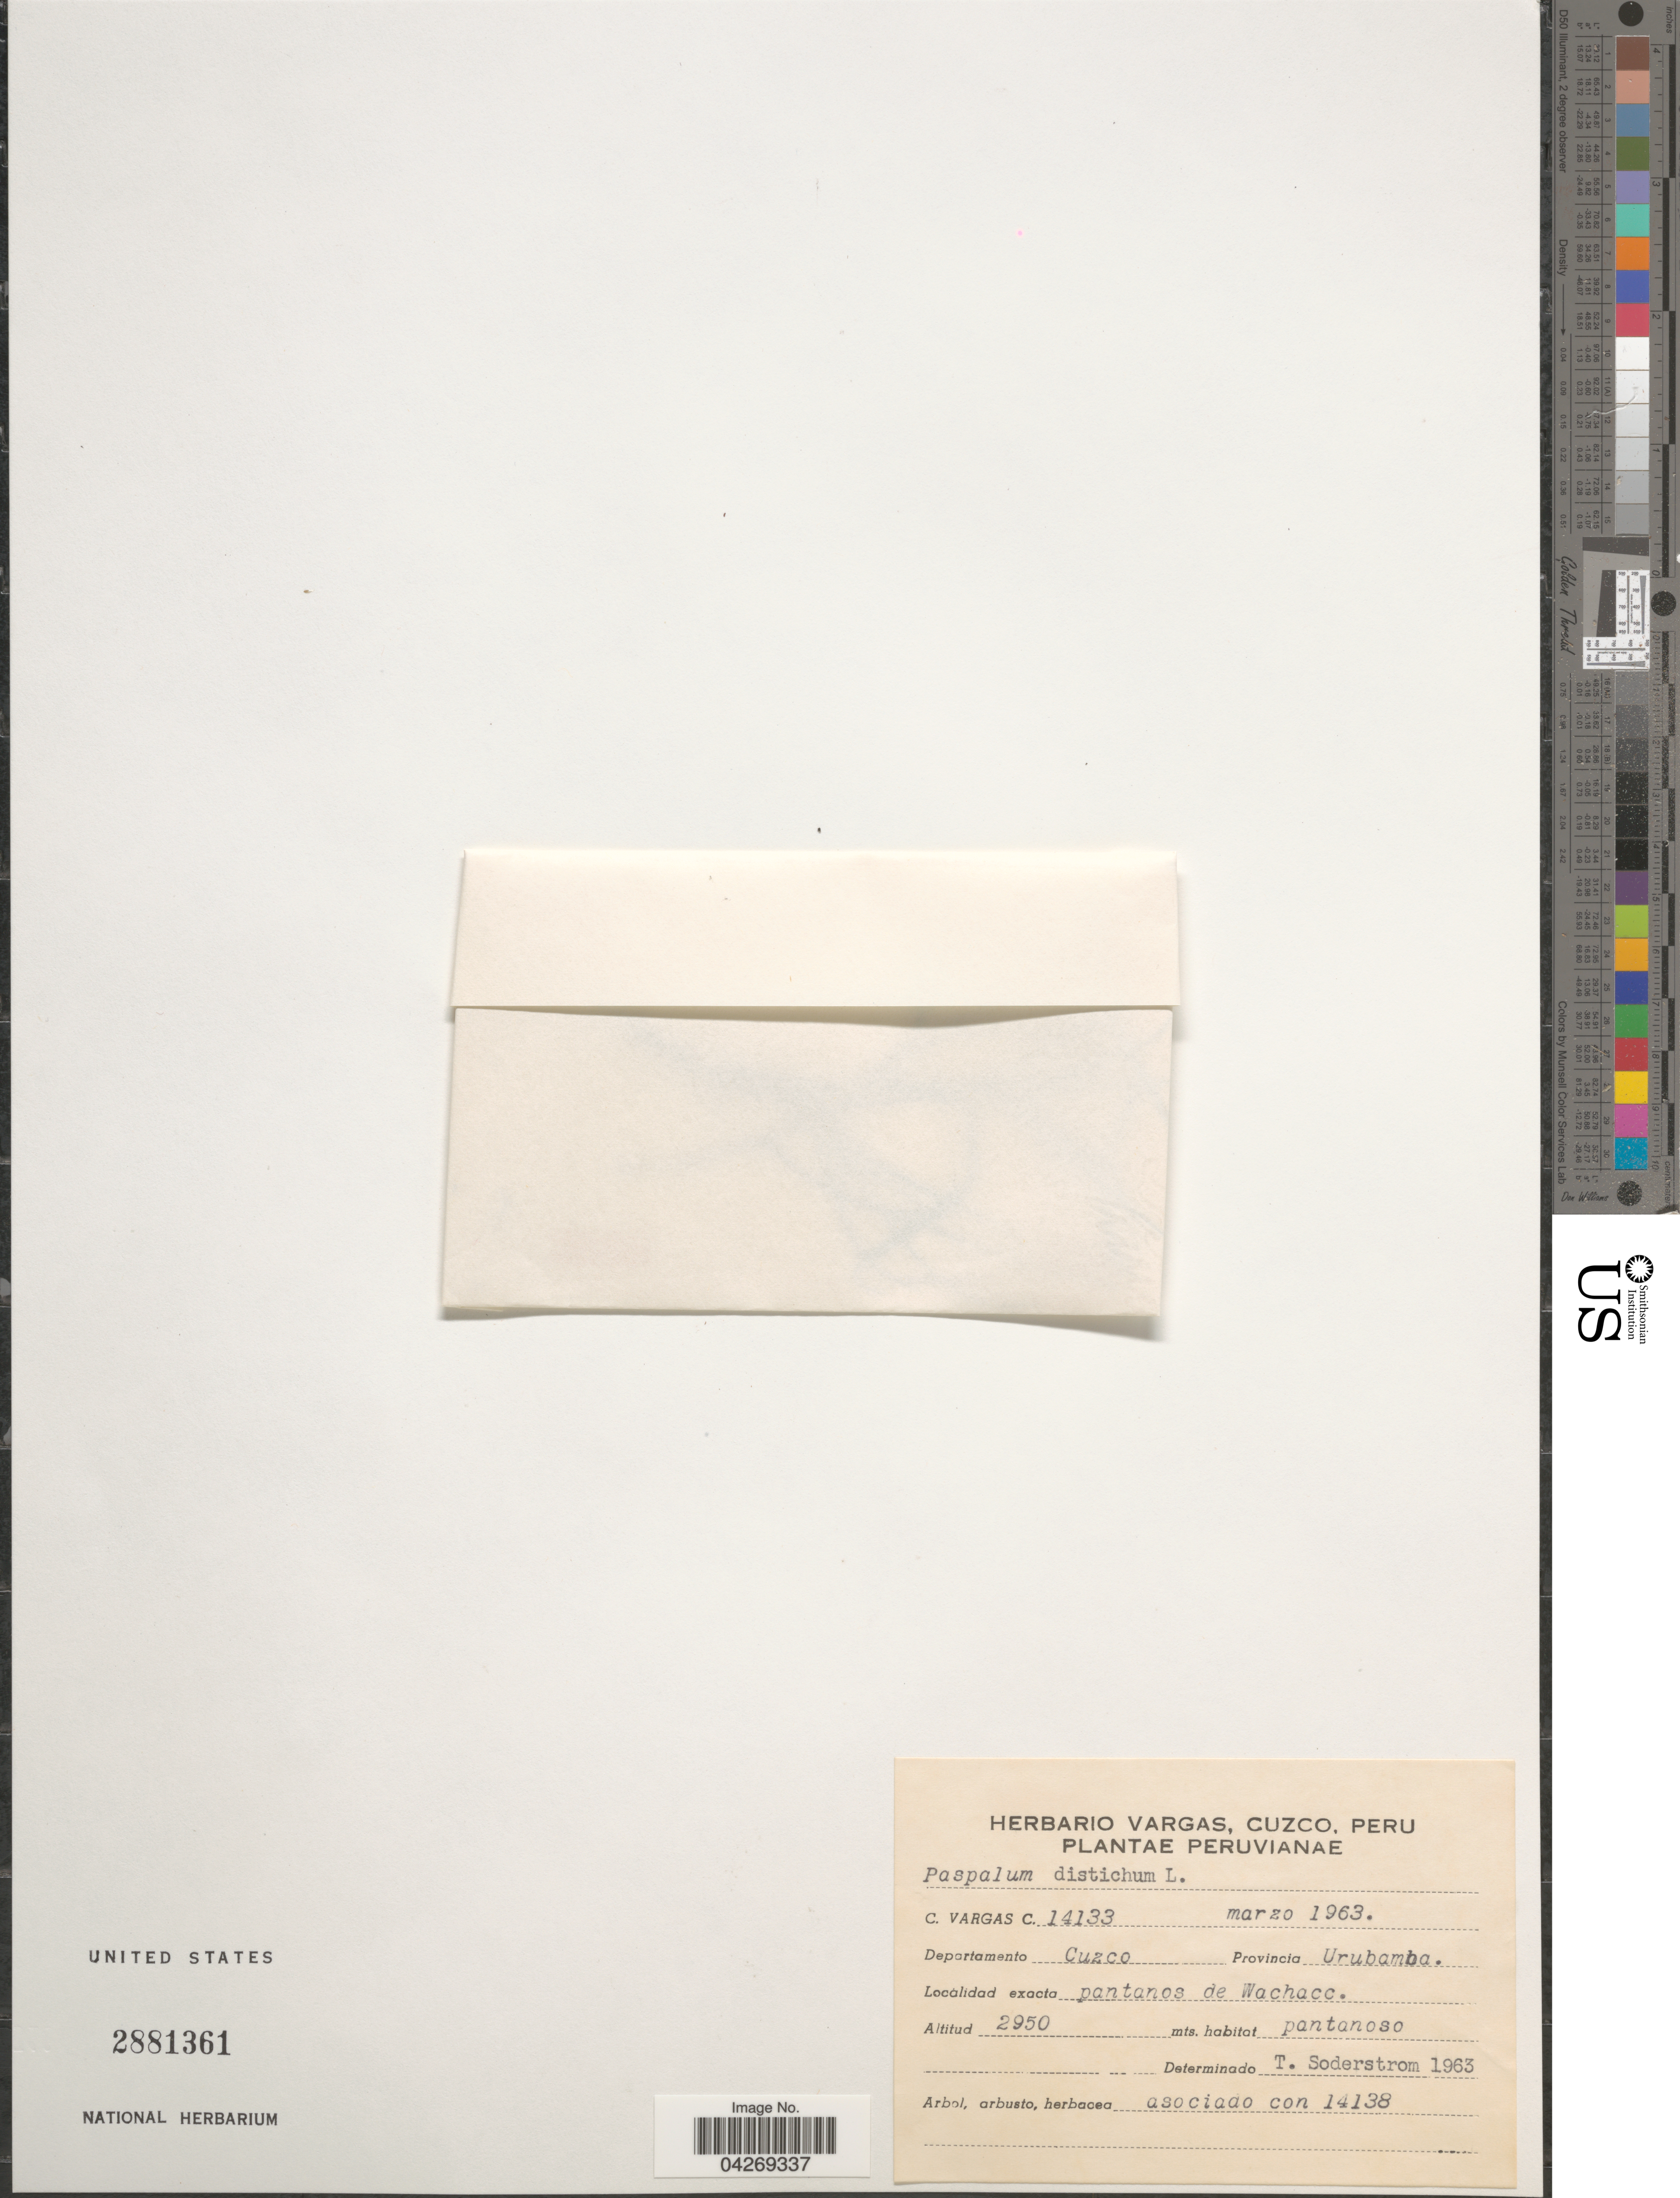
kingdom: Plantae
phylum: Tracheophyta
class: Liliopsida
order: Poales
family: Poaceae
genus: Paspalum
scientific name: Paspalum distichum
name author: L.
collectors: C. Vargas Calderón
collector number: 14133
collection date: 1963-03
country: Peru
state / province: Cusco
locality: Departamento Cuzco. Provincia Urubamba. Pantanos de Wachacc.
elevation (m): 2950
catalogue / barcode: US 2881361